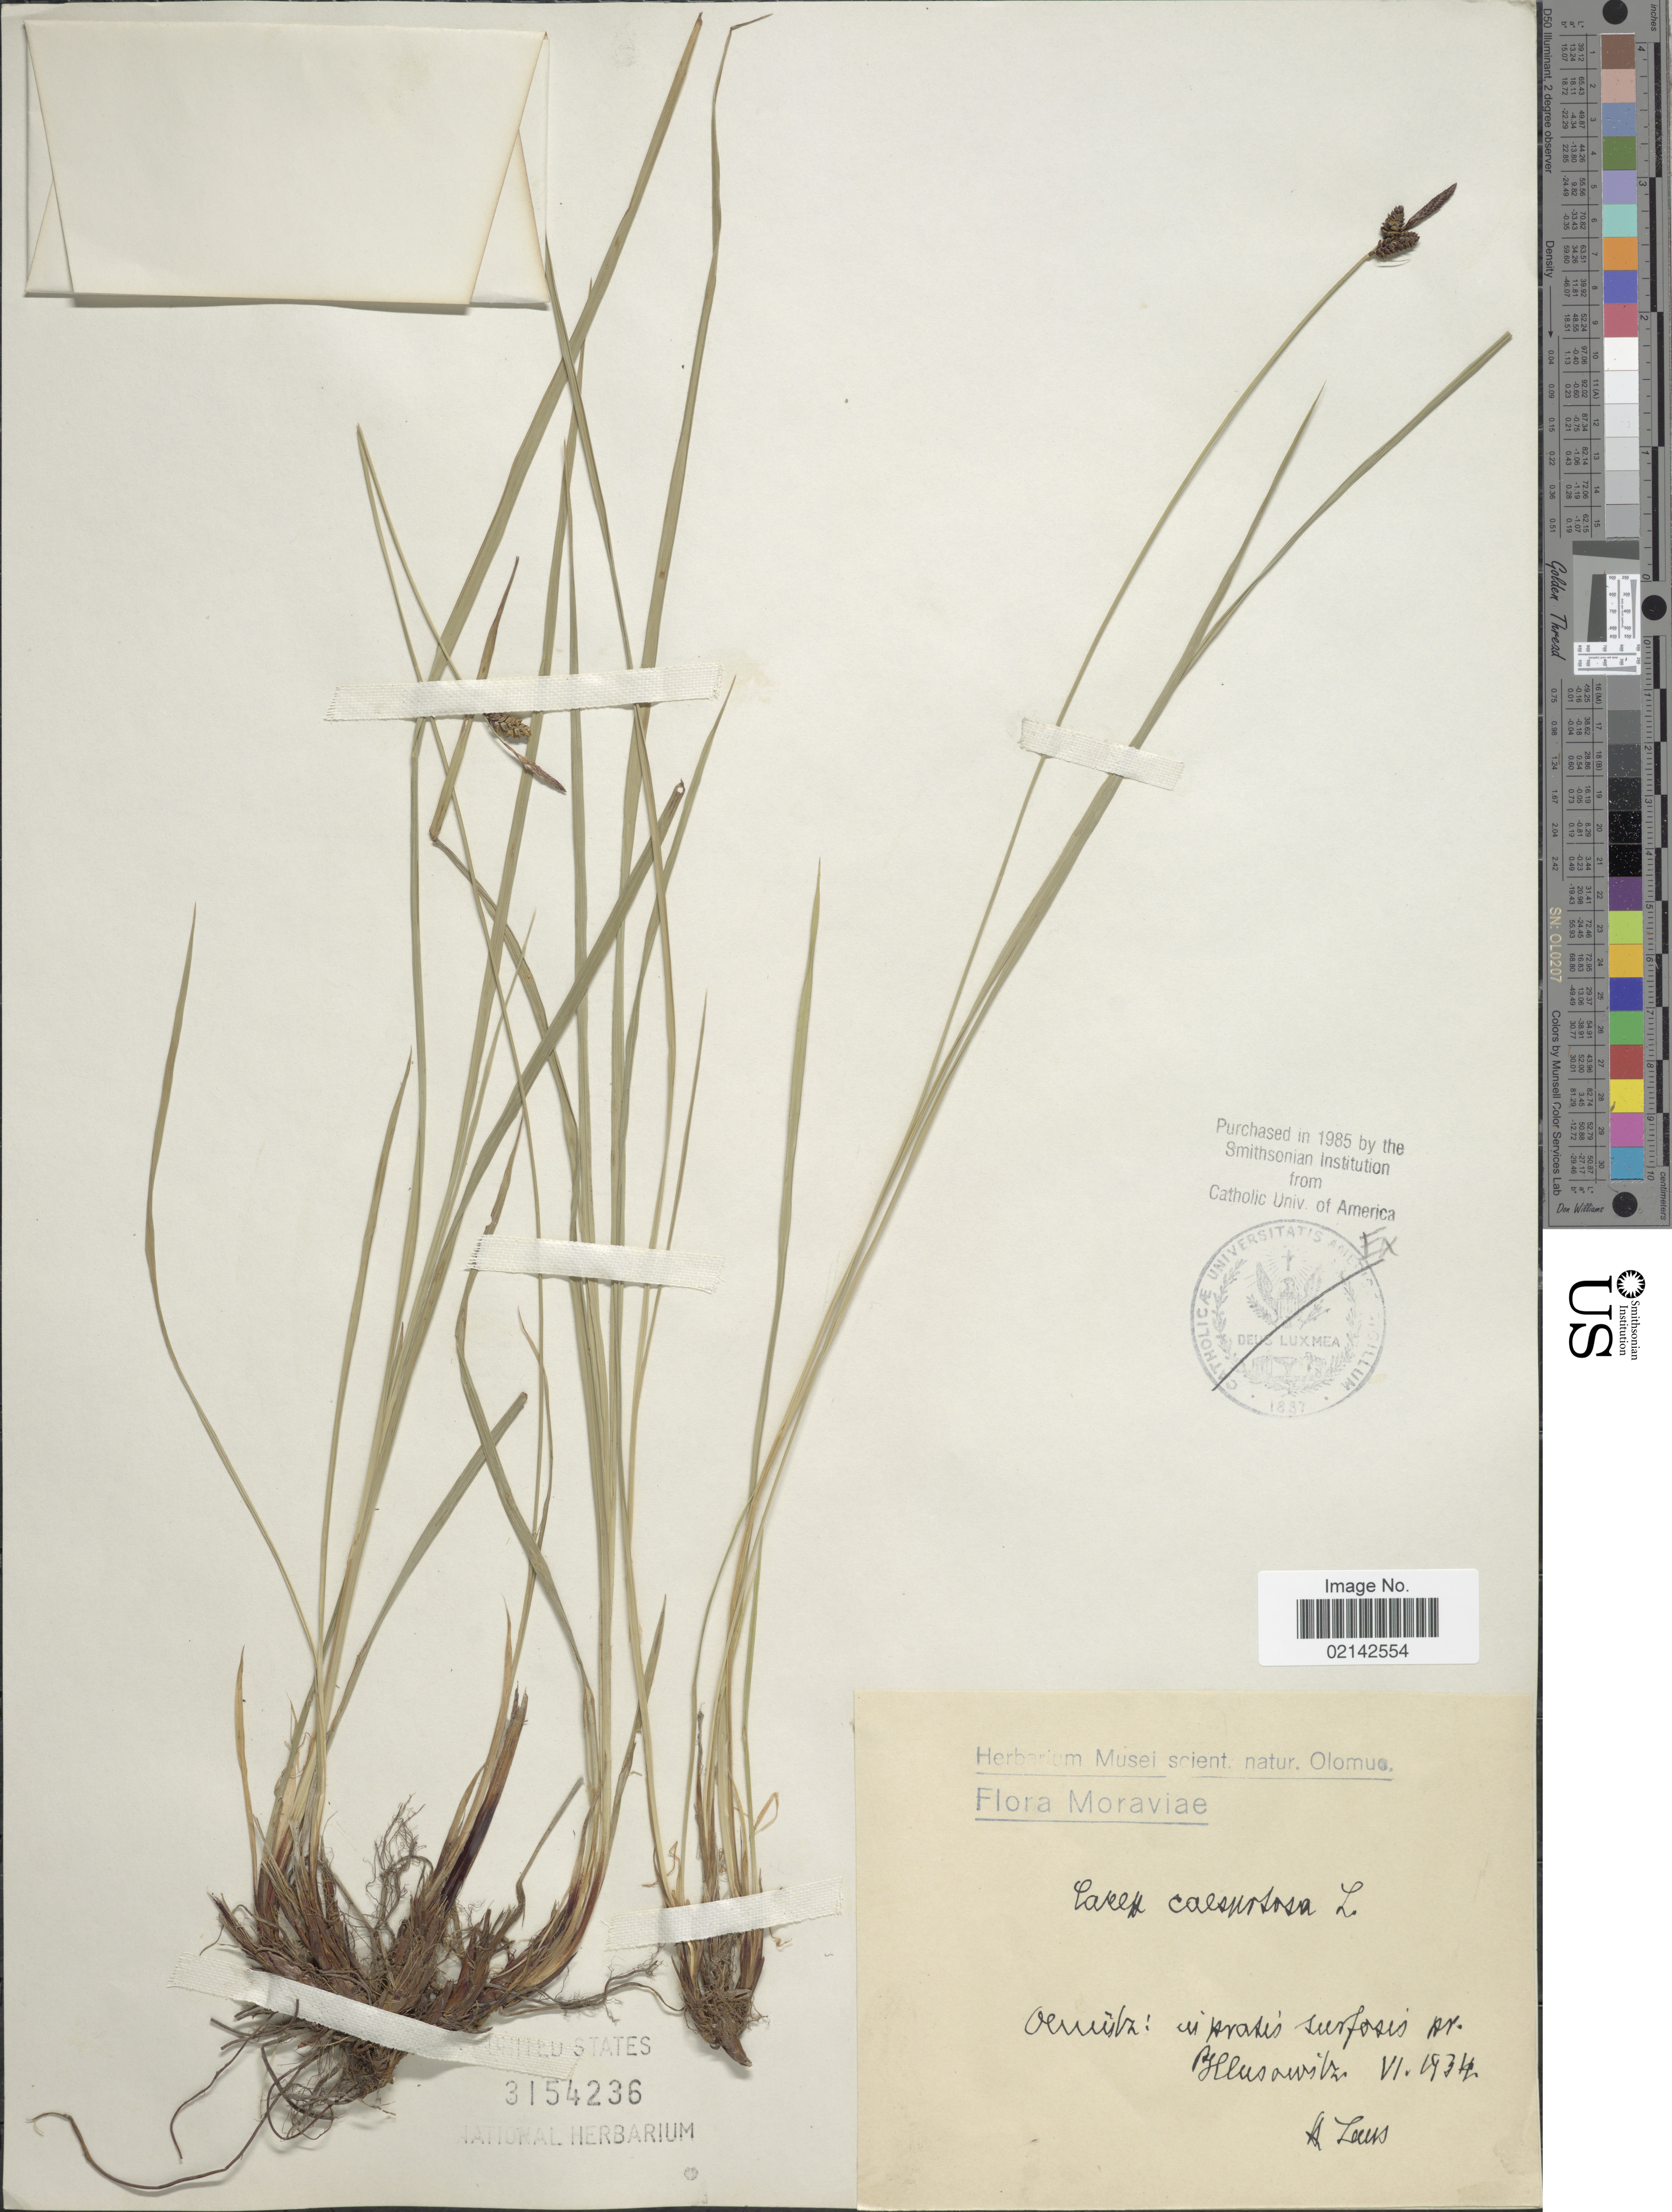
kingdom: Plantae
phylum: Tracheophyta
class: Liliopsida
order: Poales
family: Cyperaceae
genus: Carex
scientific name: Carex cespitosa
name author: L.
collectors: H. Laus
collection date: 1934-06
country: Czechia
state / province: Olomouc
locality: Moraviae, Olmütz: in pratis surfosis ar. Hlusowitz [interpreted]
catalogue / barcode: US 3154236